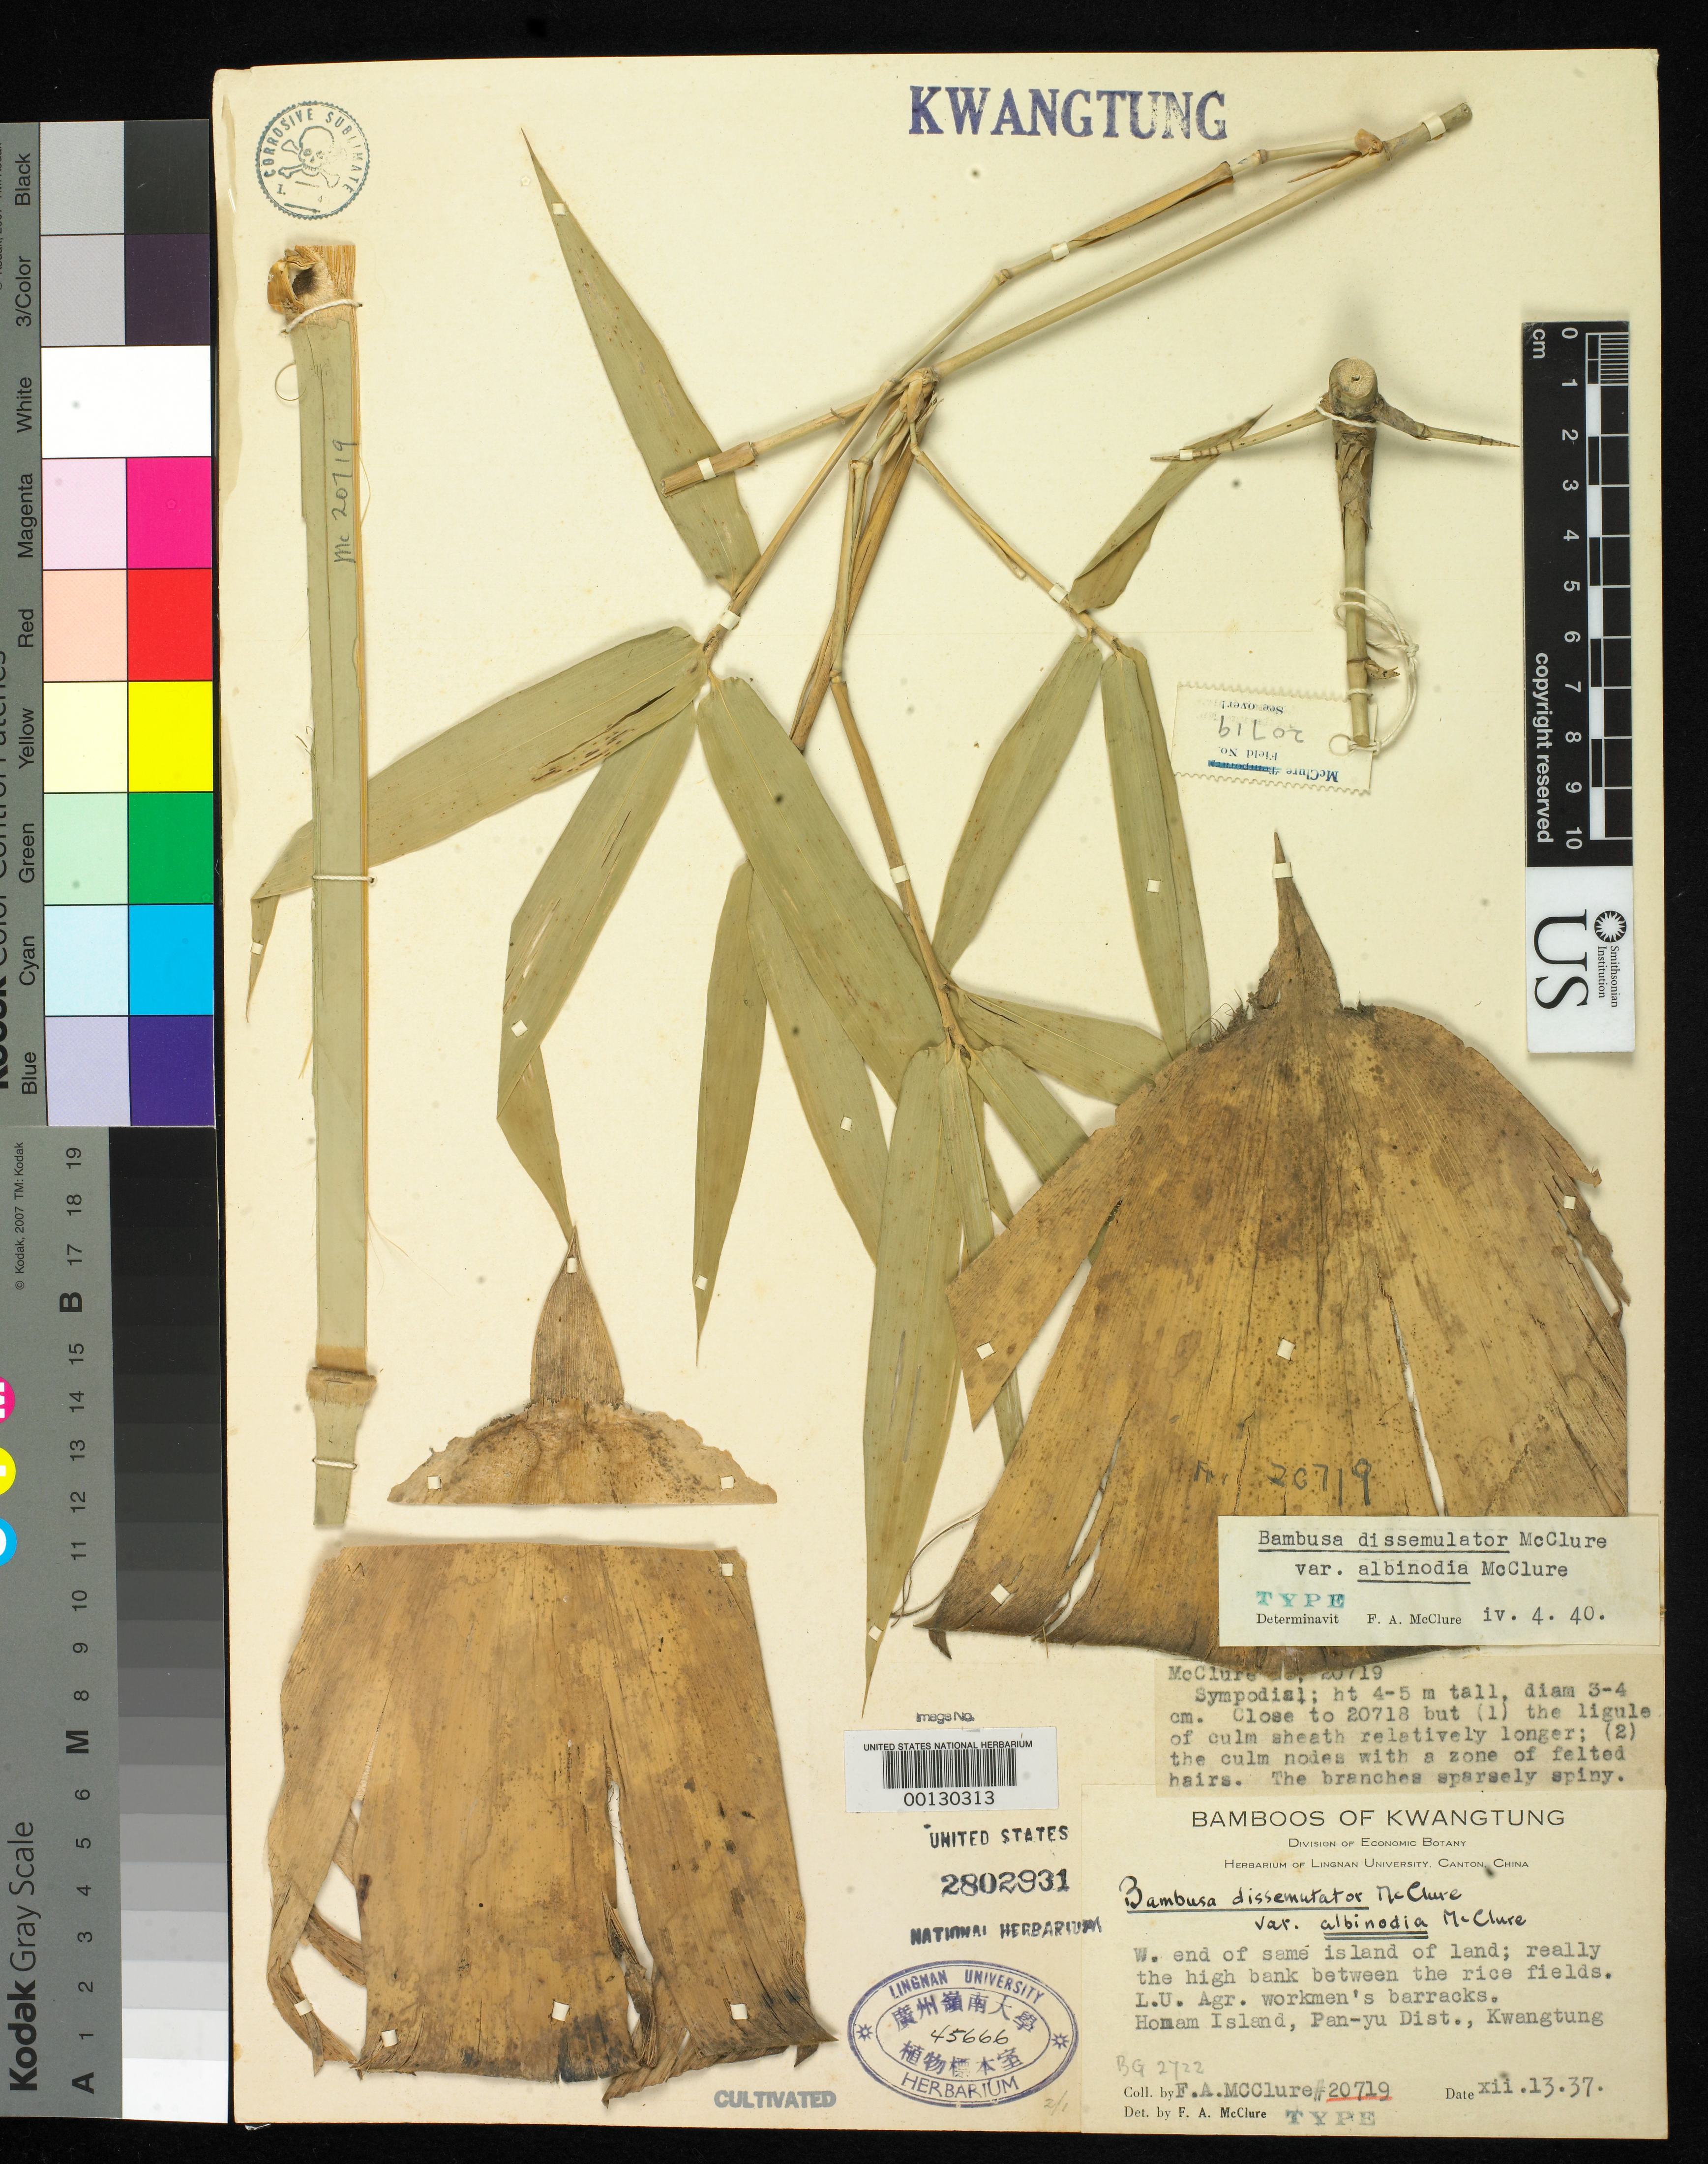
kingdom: Plantae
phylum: Tracheophyta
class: Liliopsida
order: Poales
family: Poaceae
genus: Bambusa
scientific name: Bambusa dissimulator var. albinodia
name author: McClure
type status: Type Collection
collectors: F. A. McClure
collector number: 20719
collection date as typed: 13 Dec 1937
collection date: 1937-12-13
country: China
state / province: Guangdong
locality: Honam Island, Pan-yu Dist.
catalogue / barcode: US 2802931